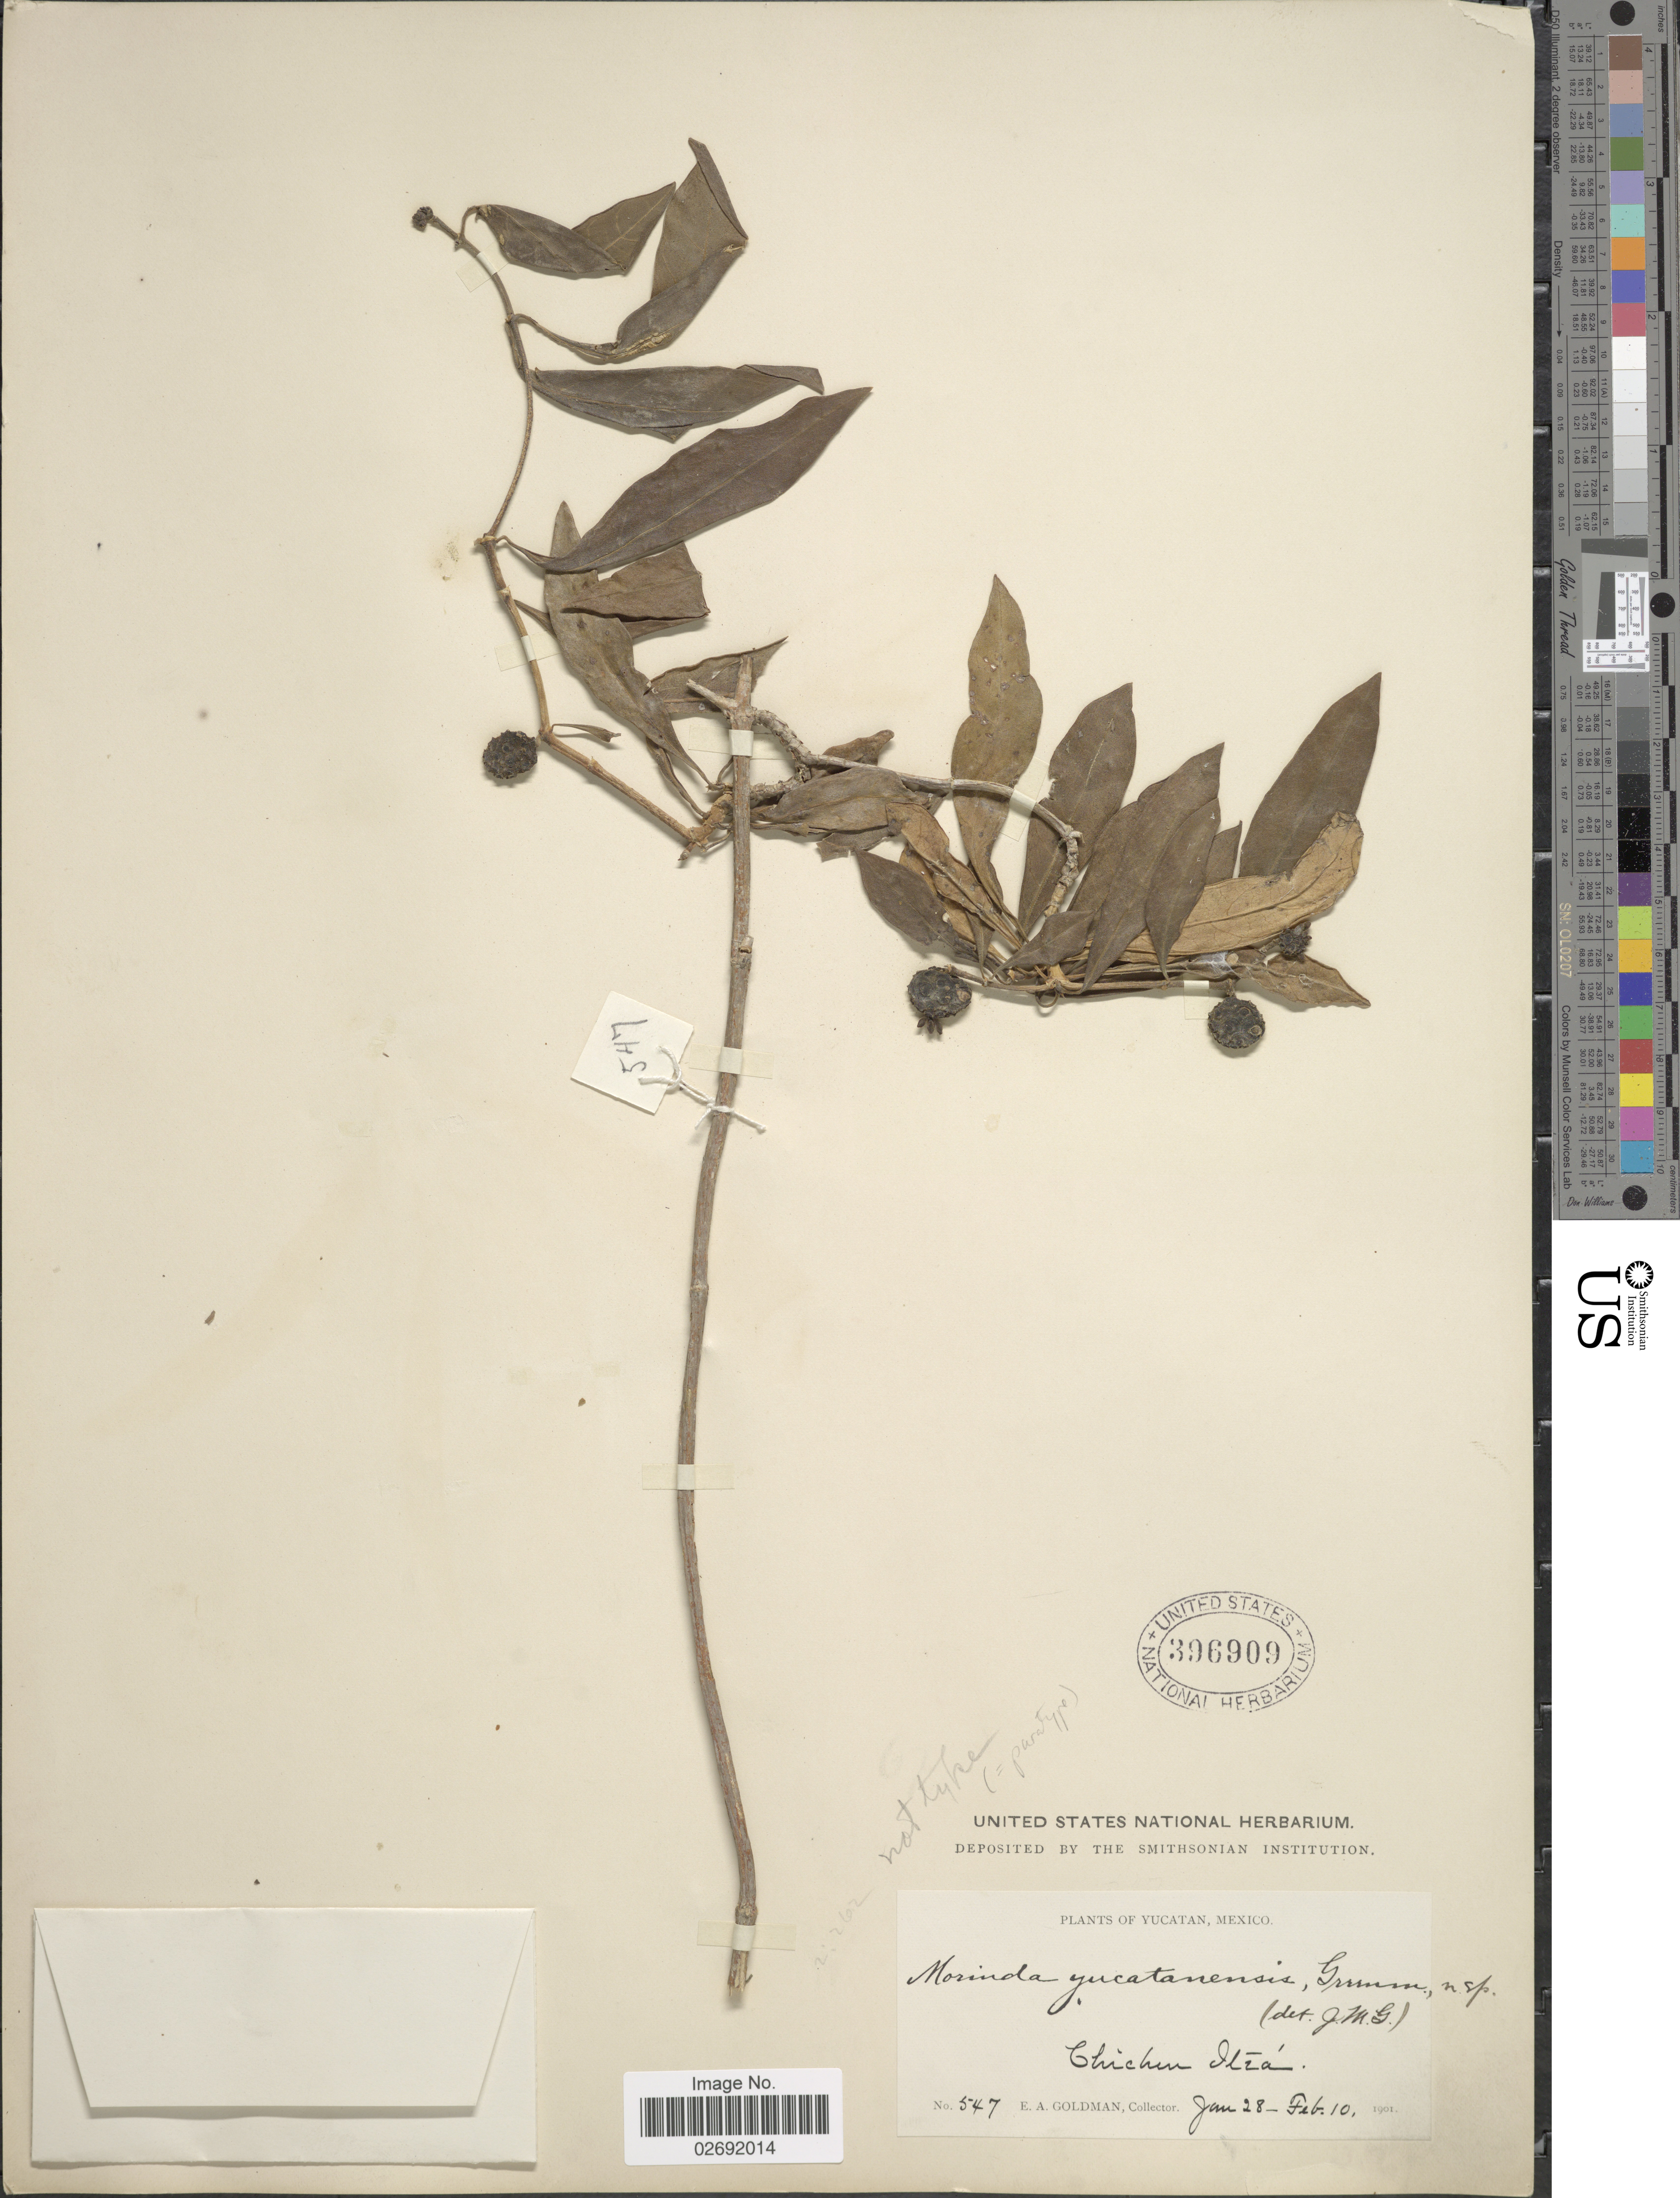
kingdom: Plantae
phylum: Tracheophyta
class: Magnoliopsida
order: Gentianales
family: Rubiaceae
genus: Morinda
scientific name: Morinda yucatanensis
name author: Greenm.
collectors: E. A. Goldman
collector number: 547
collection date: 1901-01-28/1901-02-10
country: Mexico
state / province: Yucatán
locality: Chichun Itrá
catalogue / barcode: US 396909